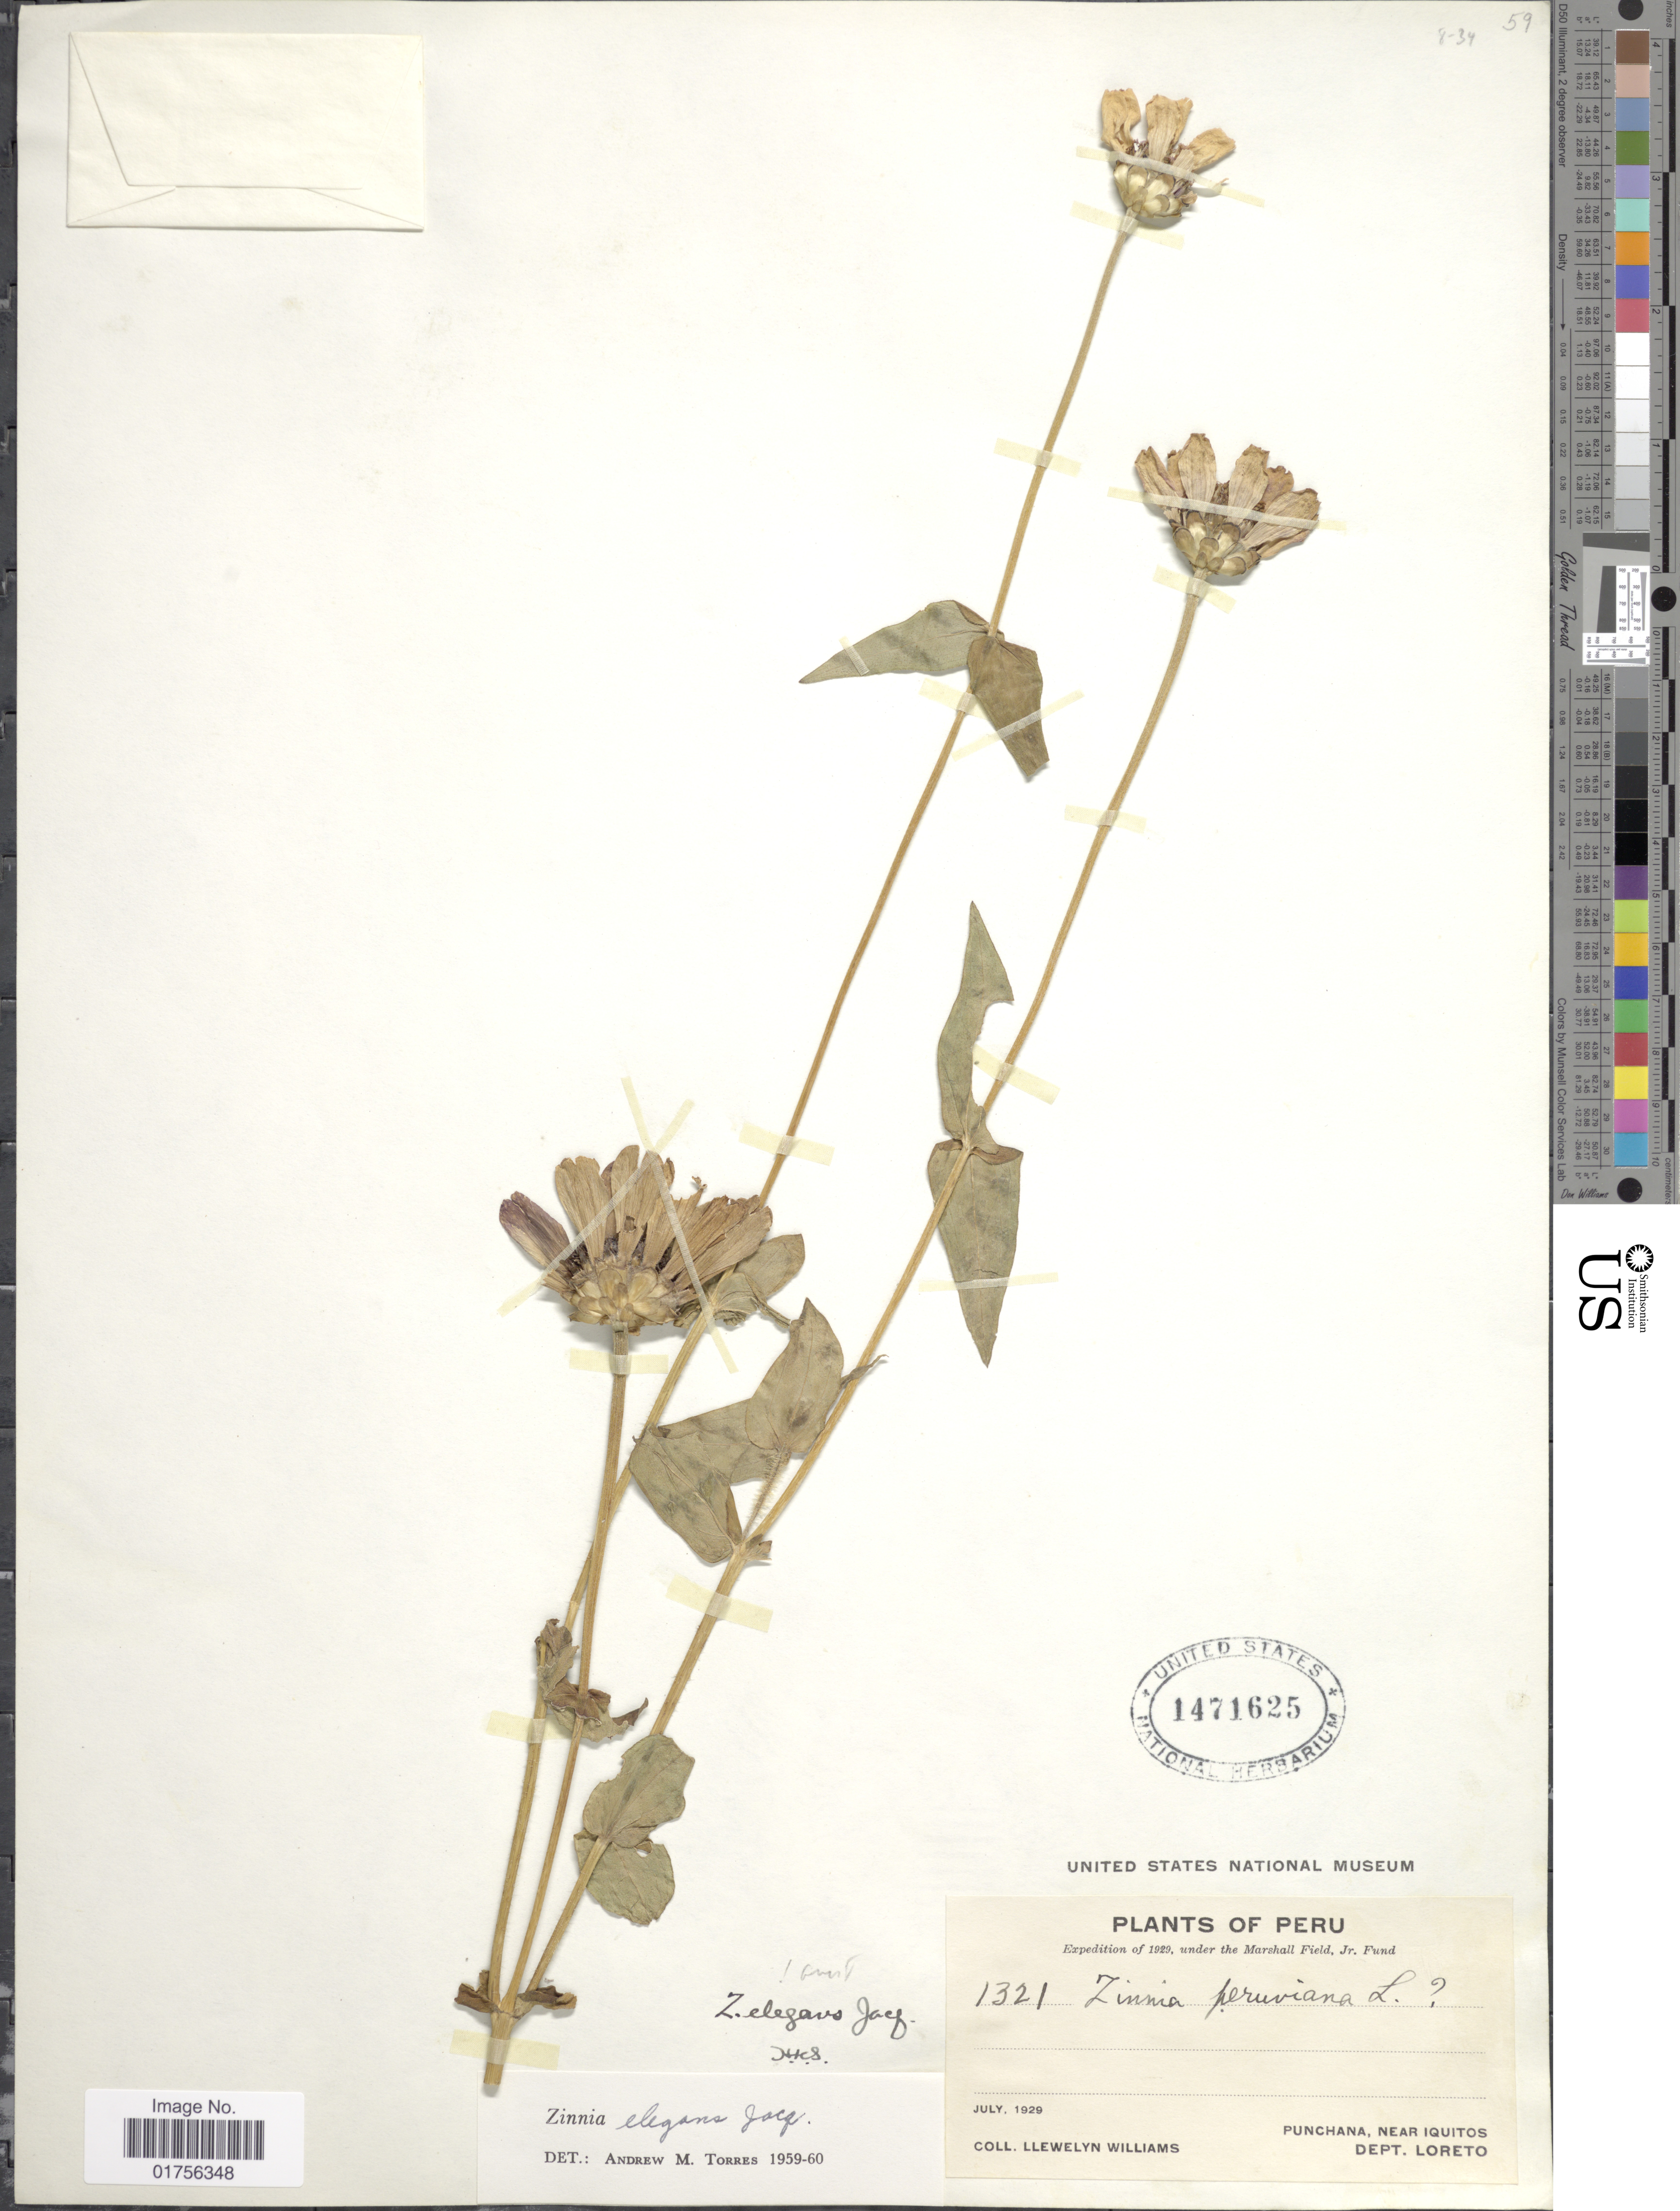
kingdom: Plantae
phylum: Tracheophyta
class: Magnoliopsida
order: Asterales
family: Asteraceae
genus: Zinnia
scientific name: Zinnia elegans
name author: Jacq.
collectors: Ll. Williams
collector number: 1321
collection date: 1929-07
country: Peru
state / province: Loreto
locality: Punchana, near Iquitos, Dept. Loreto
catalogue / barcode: US 1471625